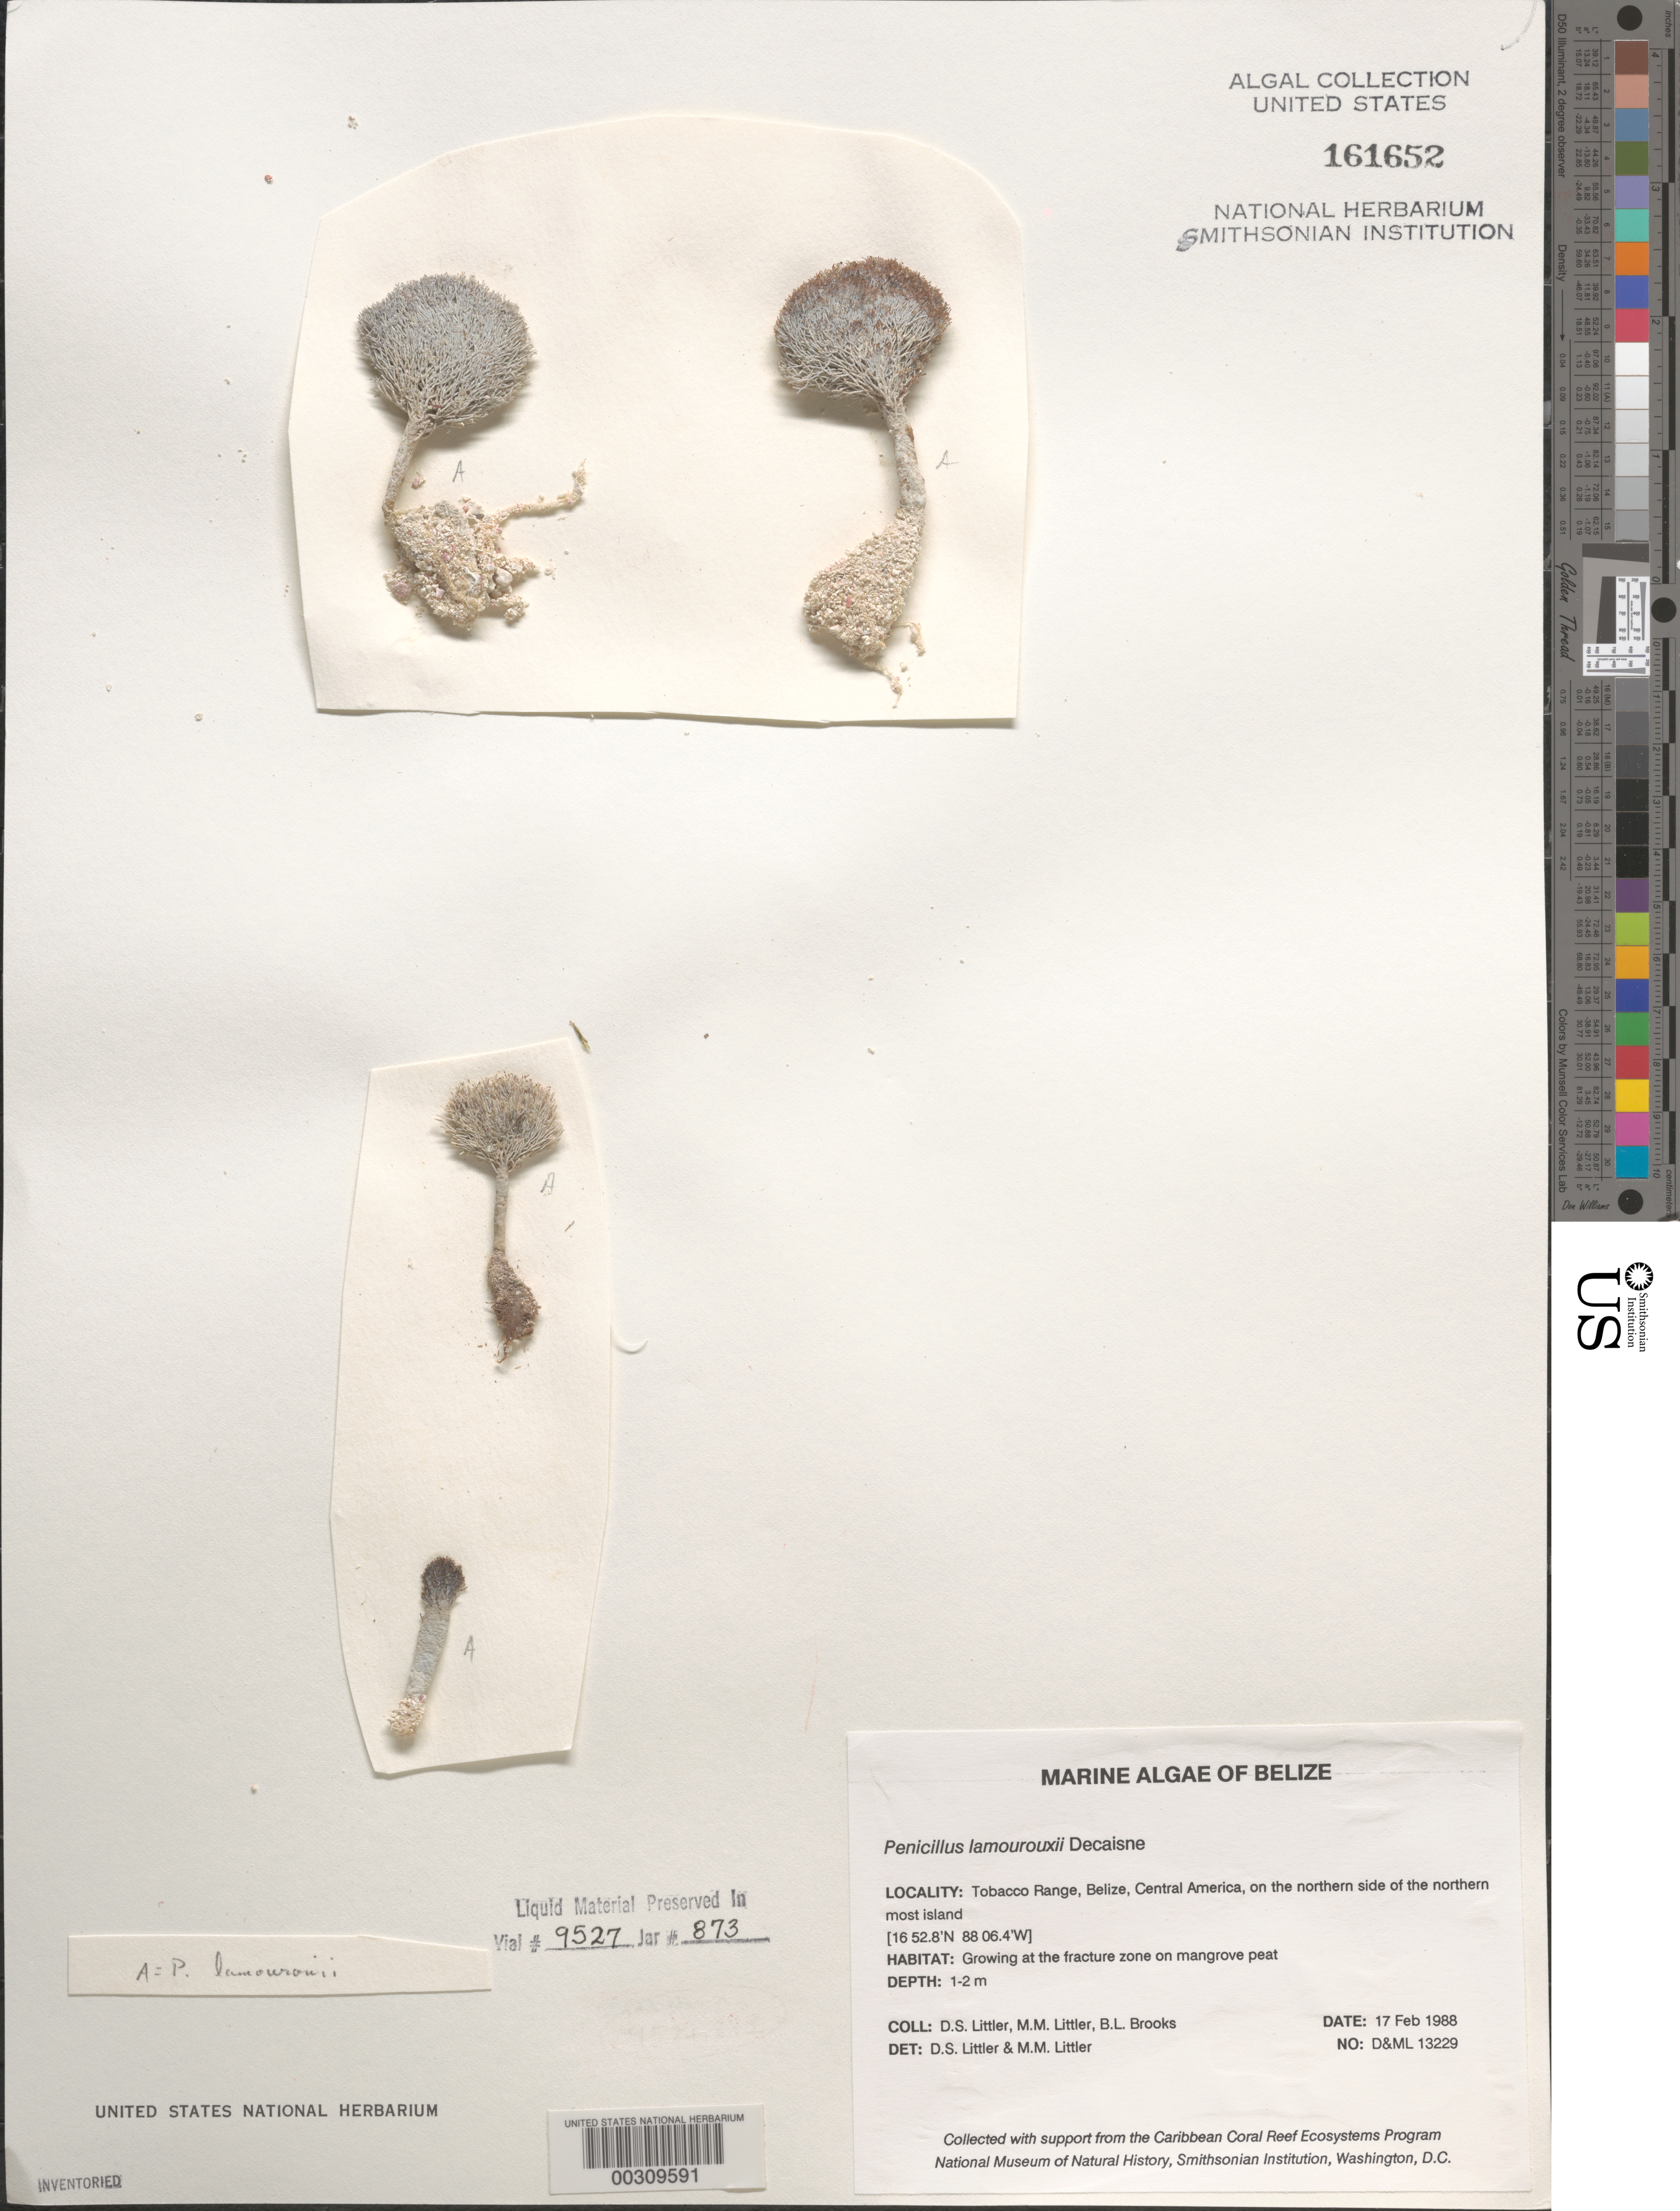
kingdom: Plantae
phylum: Chlorophyta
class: Ulvophyceae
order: Bryopsidales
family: Udoteaceae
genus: Penicillus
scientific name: Penicillus lamourouxii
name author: Decne.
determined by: Littler, D. S.; Littler, M. M.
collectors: D. S. Littler, M. M. Littler & B. Brooks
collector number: D&ML 13229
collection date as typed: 17 Feb 1988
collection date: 1988-02-17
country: Belize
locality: Tobacco Range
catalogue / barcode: US 161652